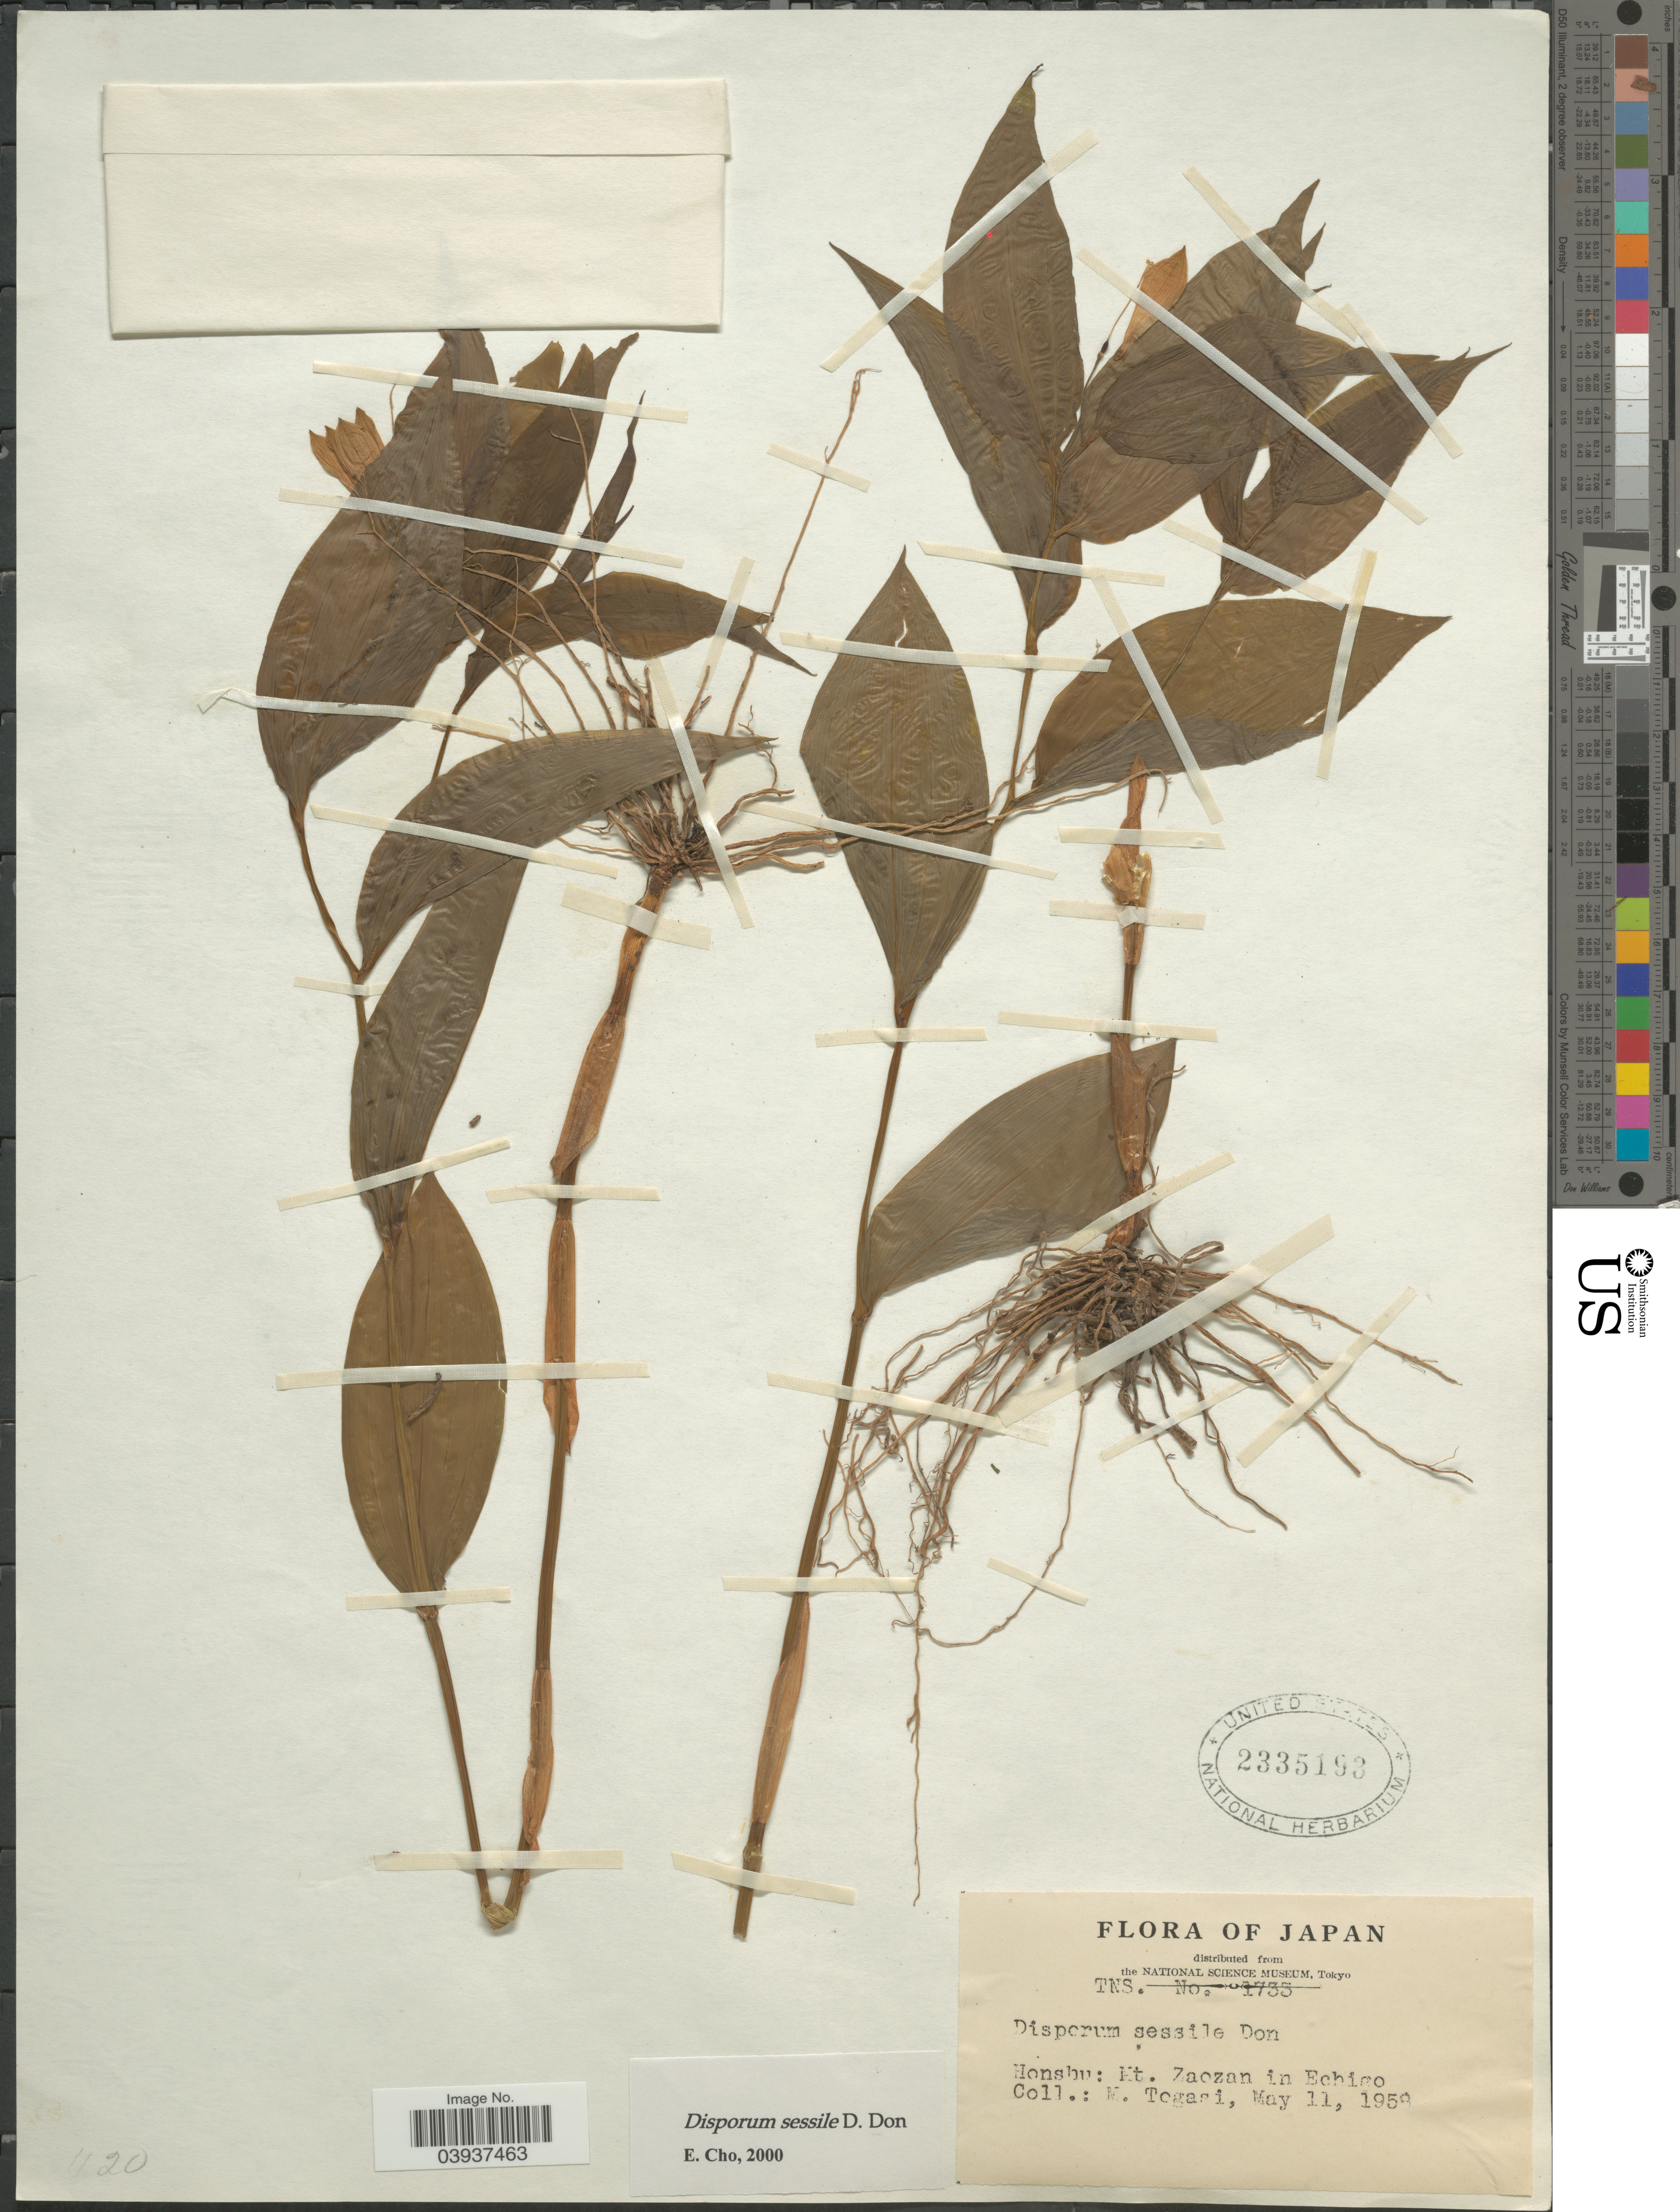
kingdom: Plantae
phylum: Tracheophyta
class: Liliopsida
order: Liliales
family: Colchicaceae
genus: Disporum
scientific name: Disporum sessile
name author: D. Don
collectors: M. Togasi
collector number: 1735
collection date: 1958-05-11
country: Japan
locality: Honshu: Mt. Zaozan in Echigo.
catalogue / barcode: US 2335193